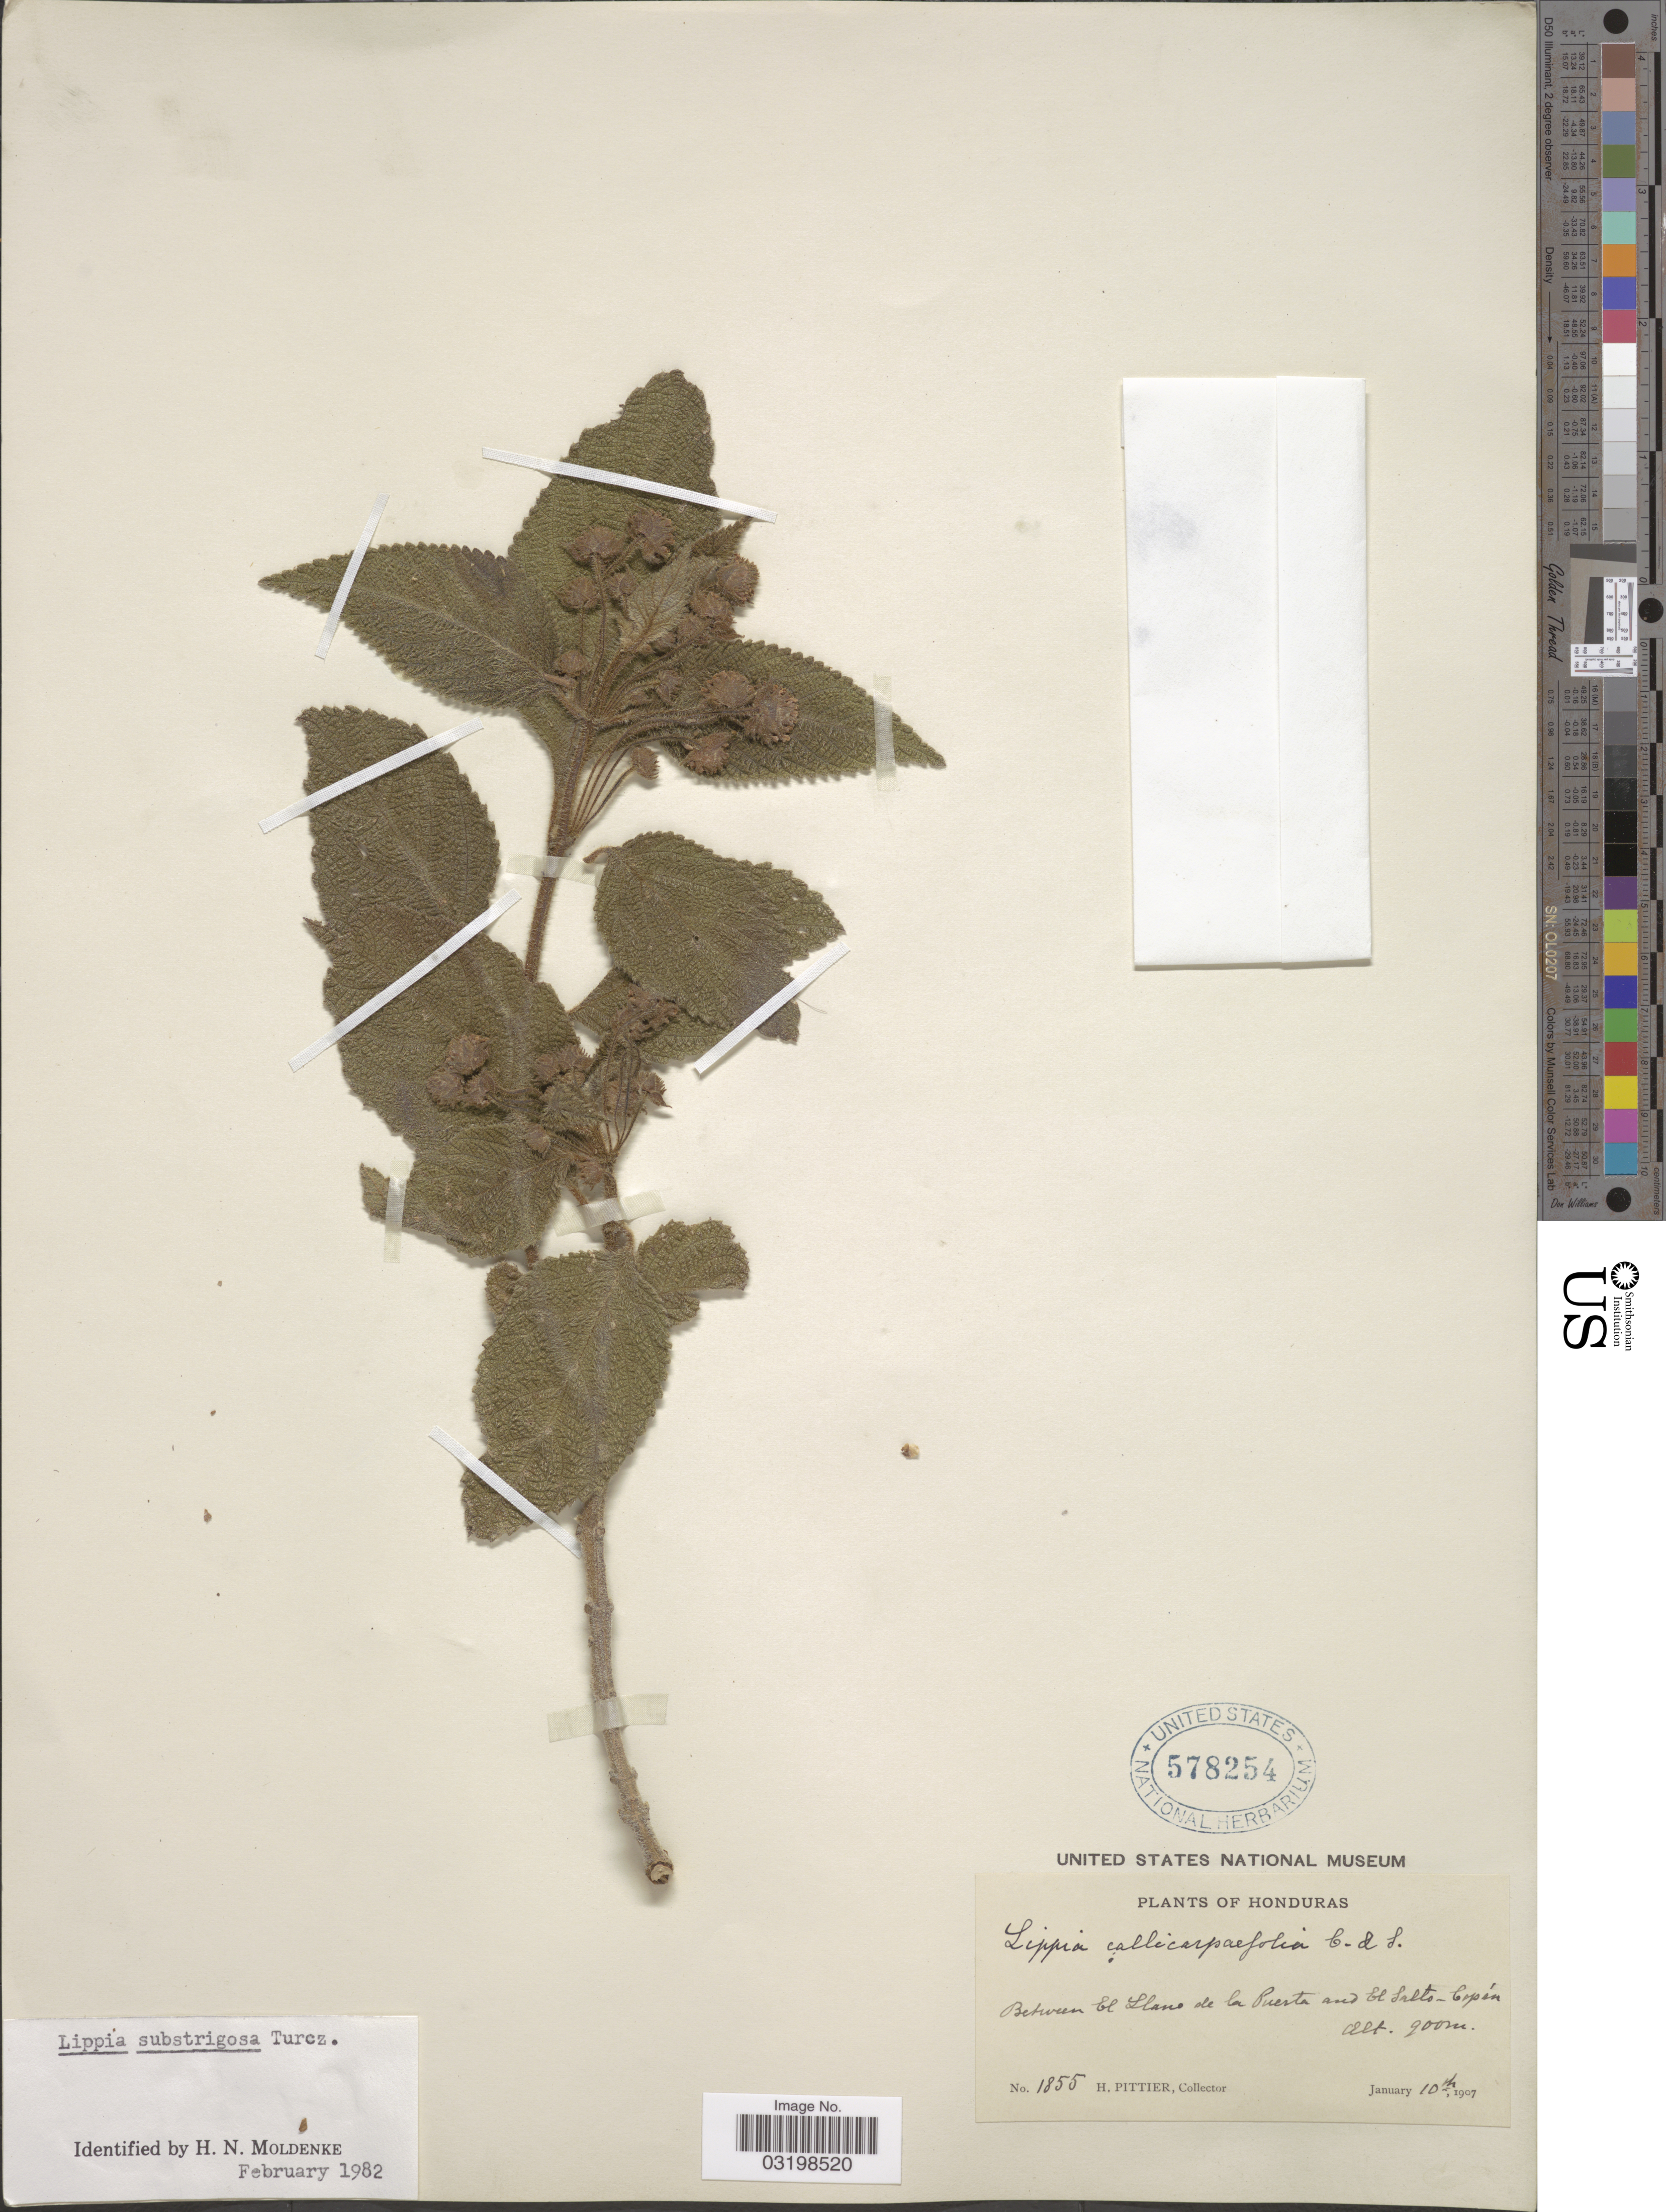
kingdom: Plantae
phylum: Tracheophyta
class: Magnoliopsida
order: Lamiales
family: Verbenaceae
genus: Lippia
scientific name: Lippia umbellata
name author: Cav.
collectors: H. F. Pittier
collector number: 1855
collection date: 1907-01-10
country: Honduras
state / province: Copán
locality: Between El Llano de la Puerta and El Salto - Copán.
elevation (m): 900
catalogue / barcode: US 578254